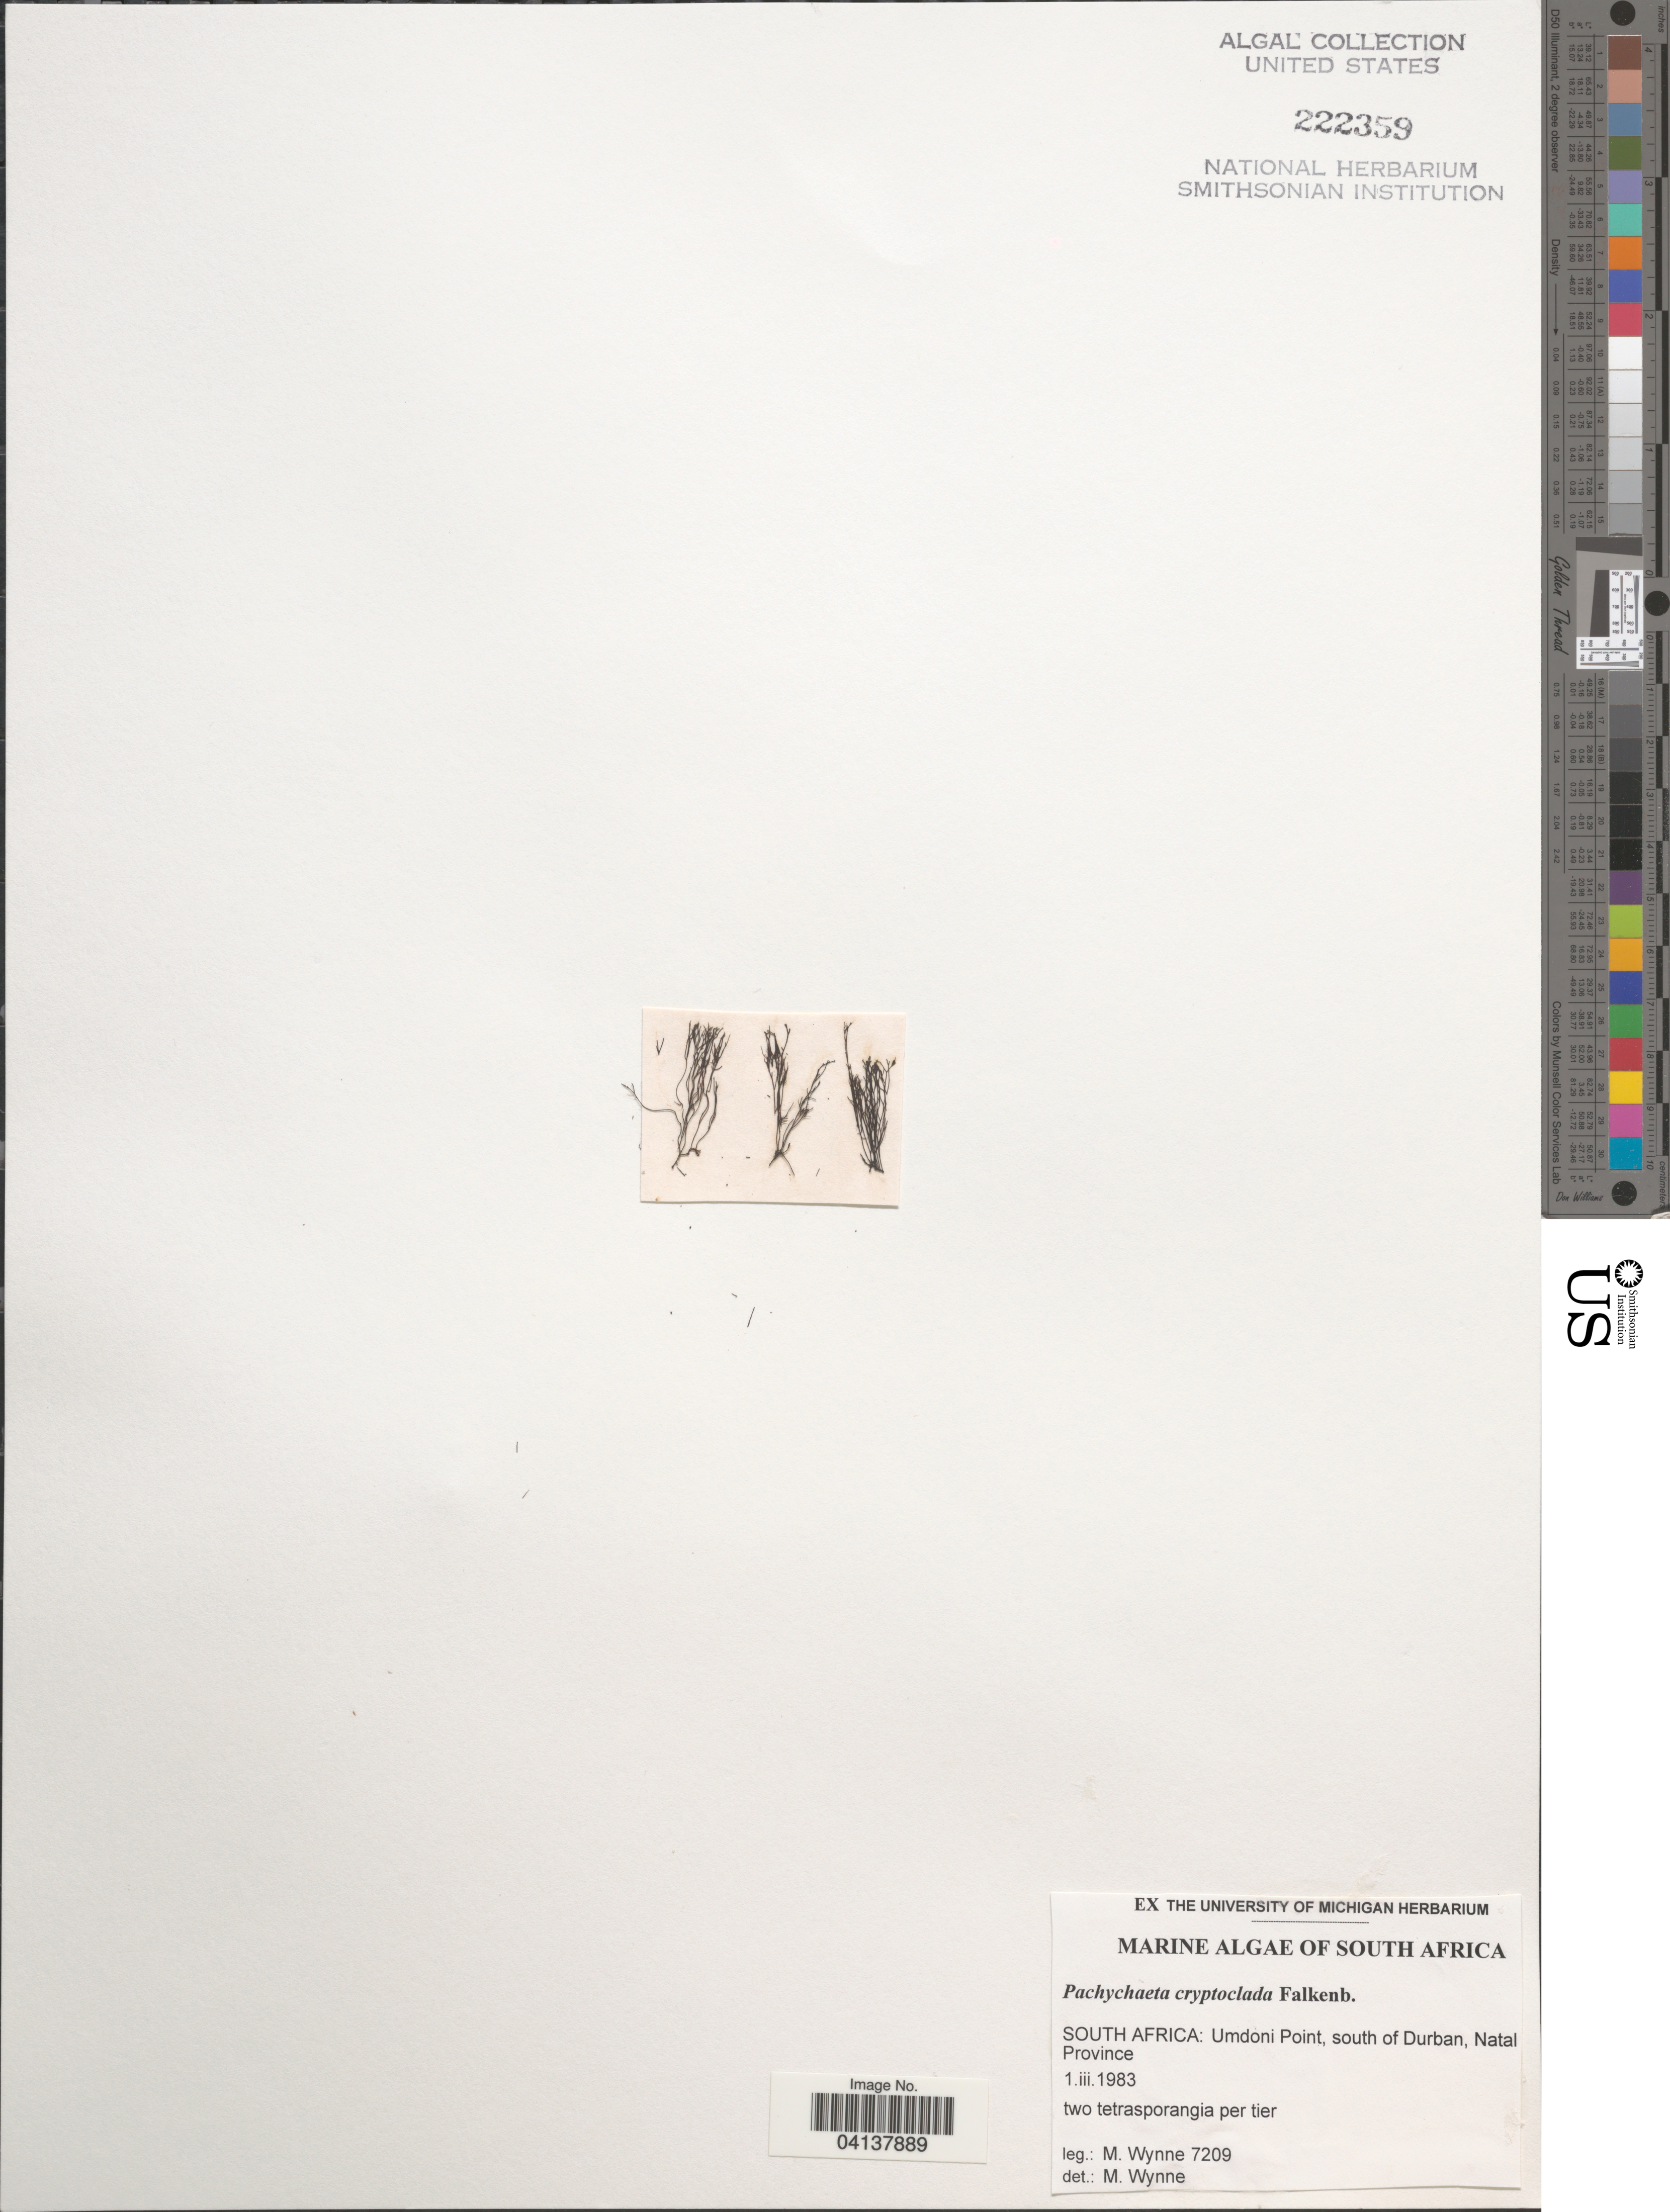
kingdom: Plantae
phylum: Rhodophyta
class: Florideophyceae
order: Ceramiales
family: Rhodomelaceae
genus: Pachychaeta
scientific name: Pachychaeta cryptoclada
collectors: M.J. Wynne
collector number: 7209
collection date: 1983-03-01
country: South Africa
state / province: KwaZulu-Natal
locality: Umdoni Point, south of Durban, Natal Province.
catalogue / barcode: US 222359